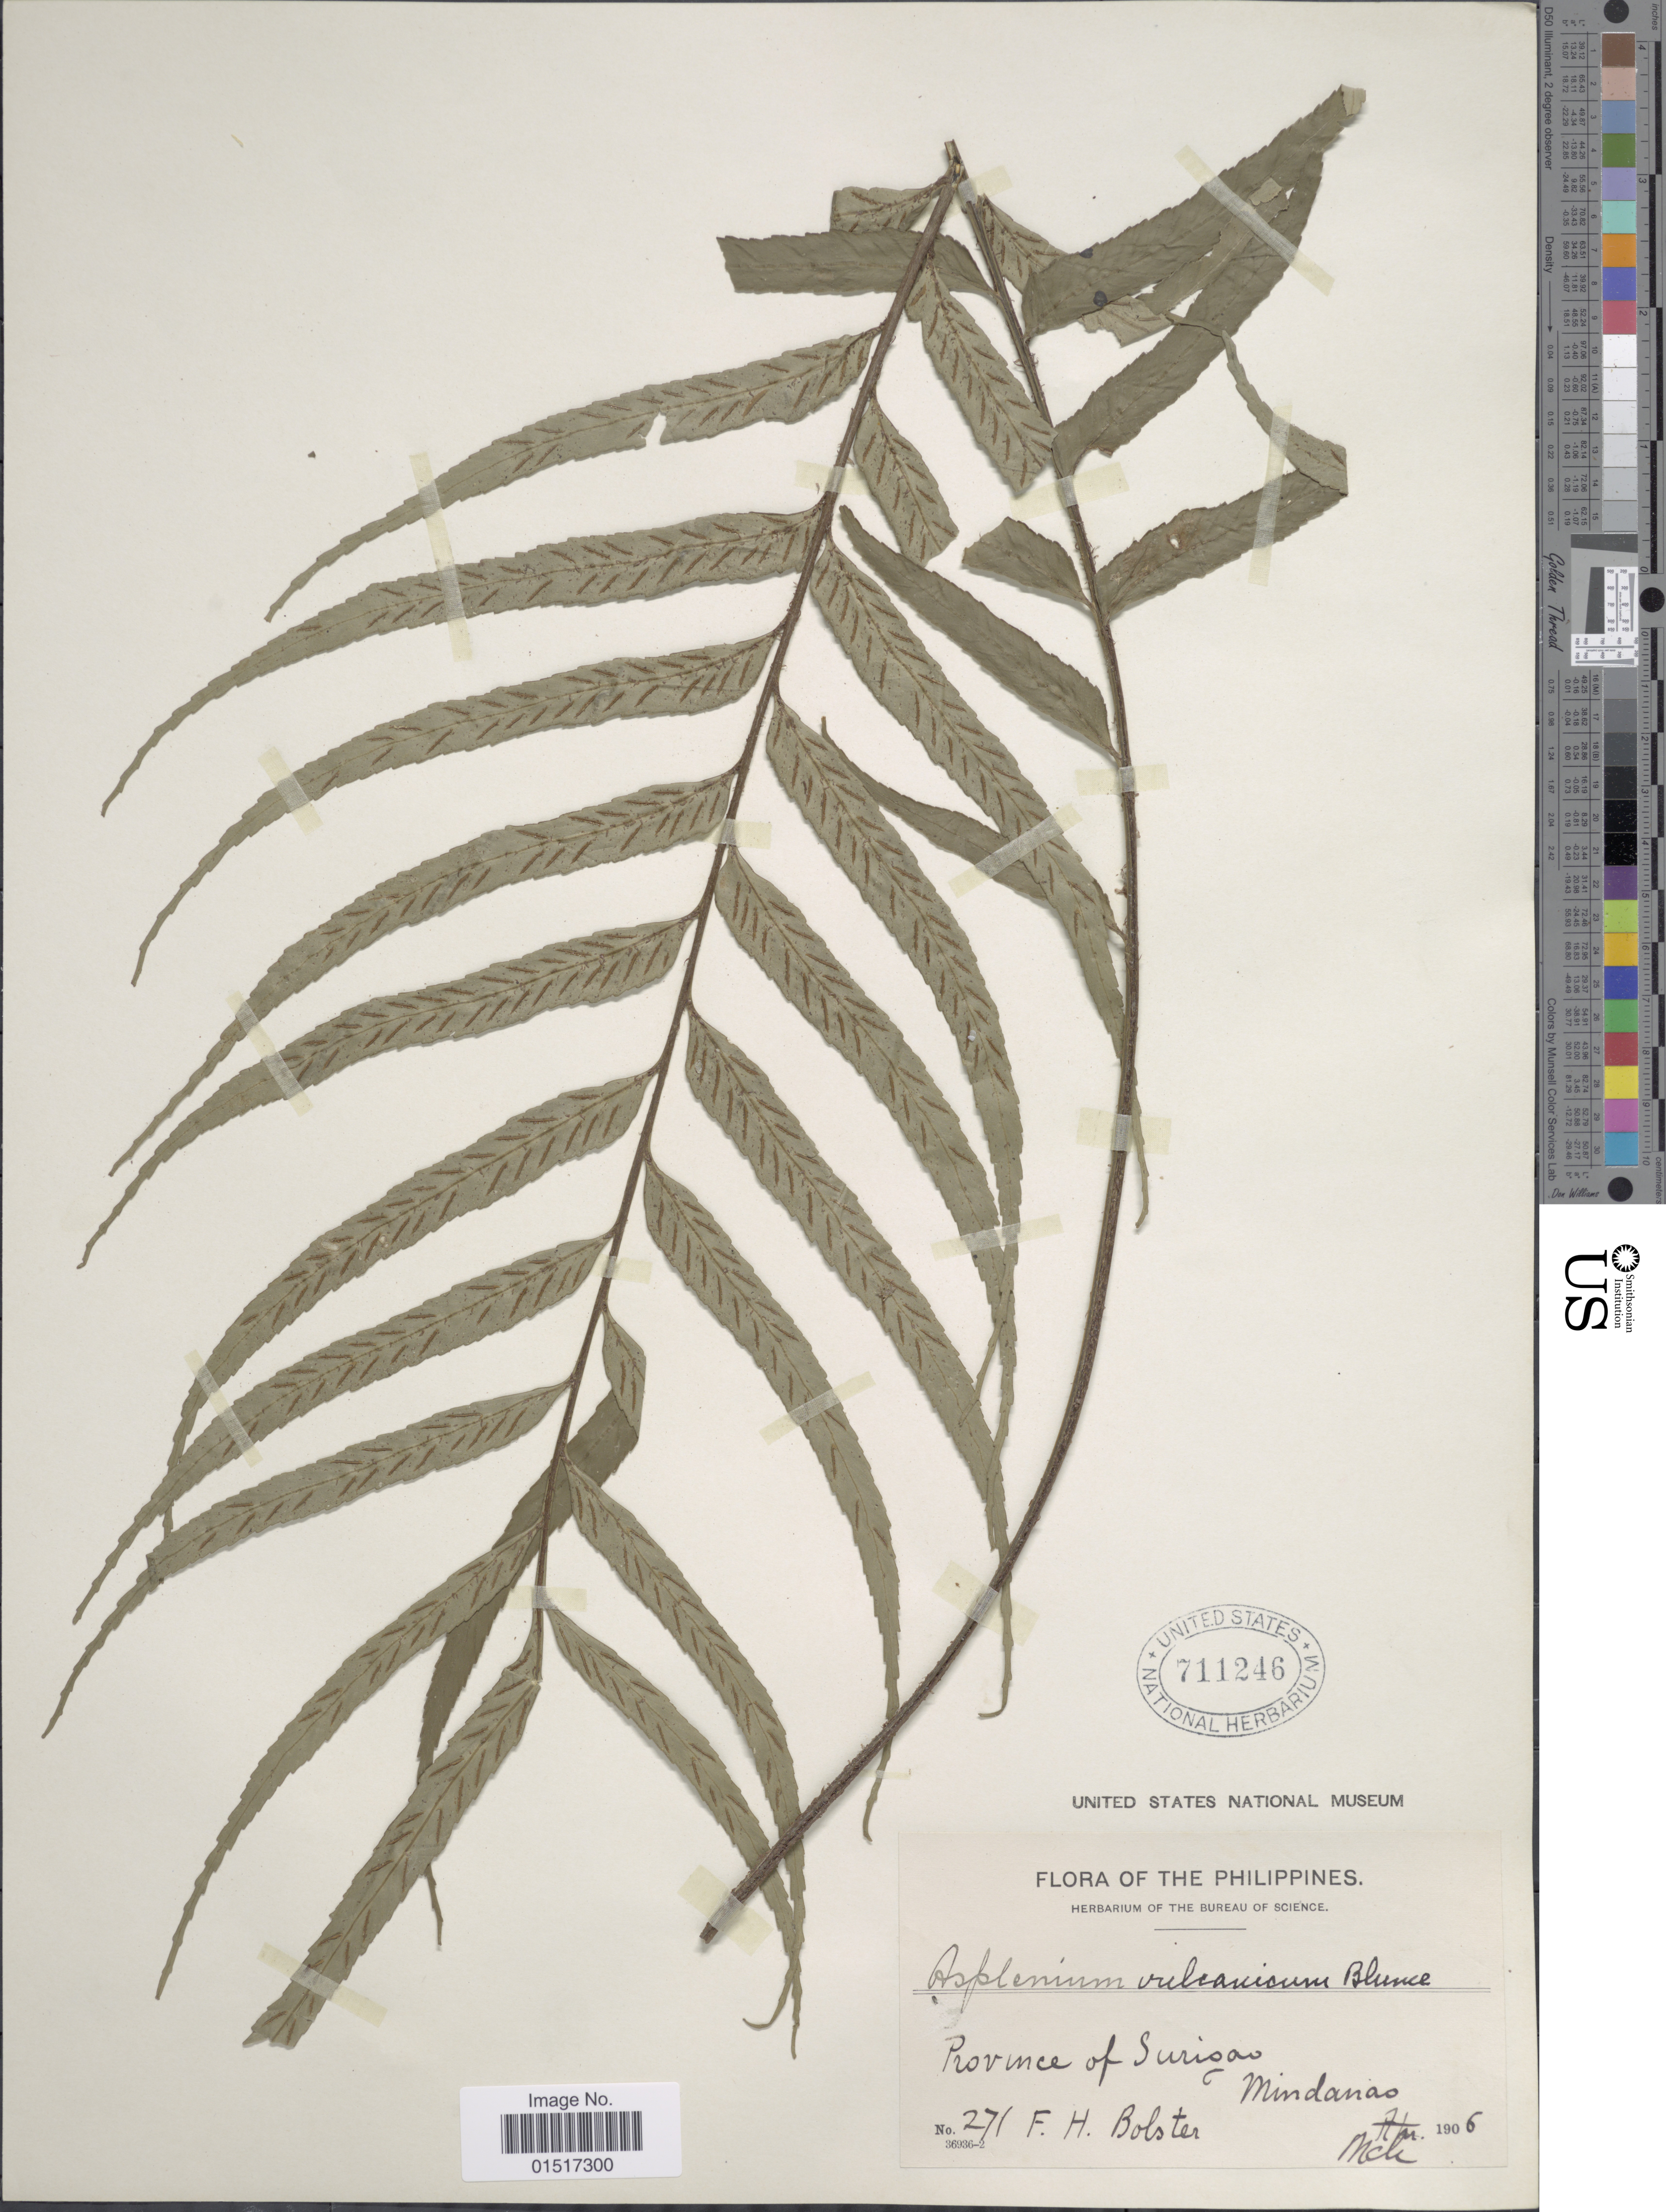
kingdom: Plantae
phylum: Tracheophyta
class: Polypodiopsida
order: Polypodiales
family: Aspleniaceae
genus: Asplenium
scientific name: Asplenium vulcanicum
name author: Blume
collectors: F. Bolster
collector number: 271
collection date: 1906-03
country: Philippines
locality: Province of Surisao, Mindanao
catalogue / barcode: US 711246